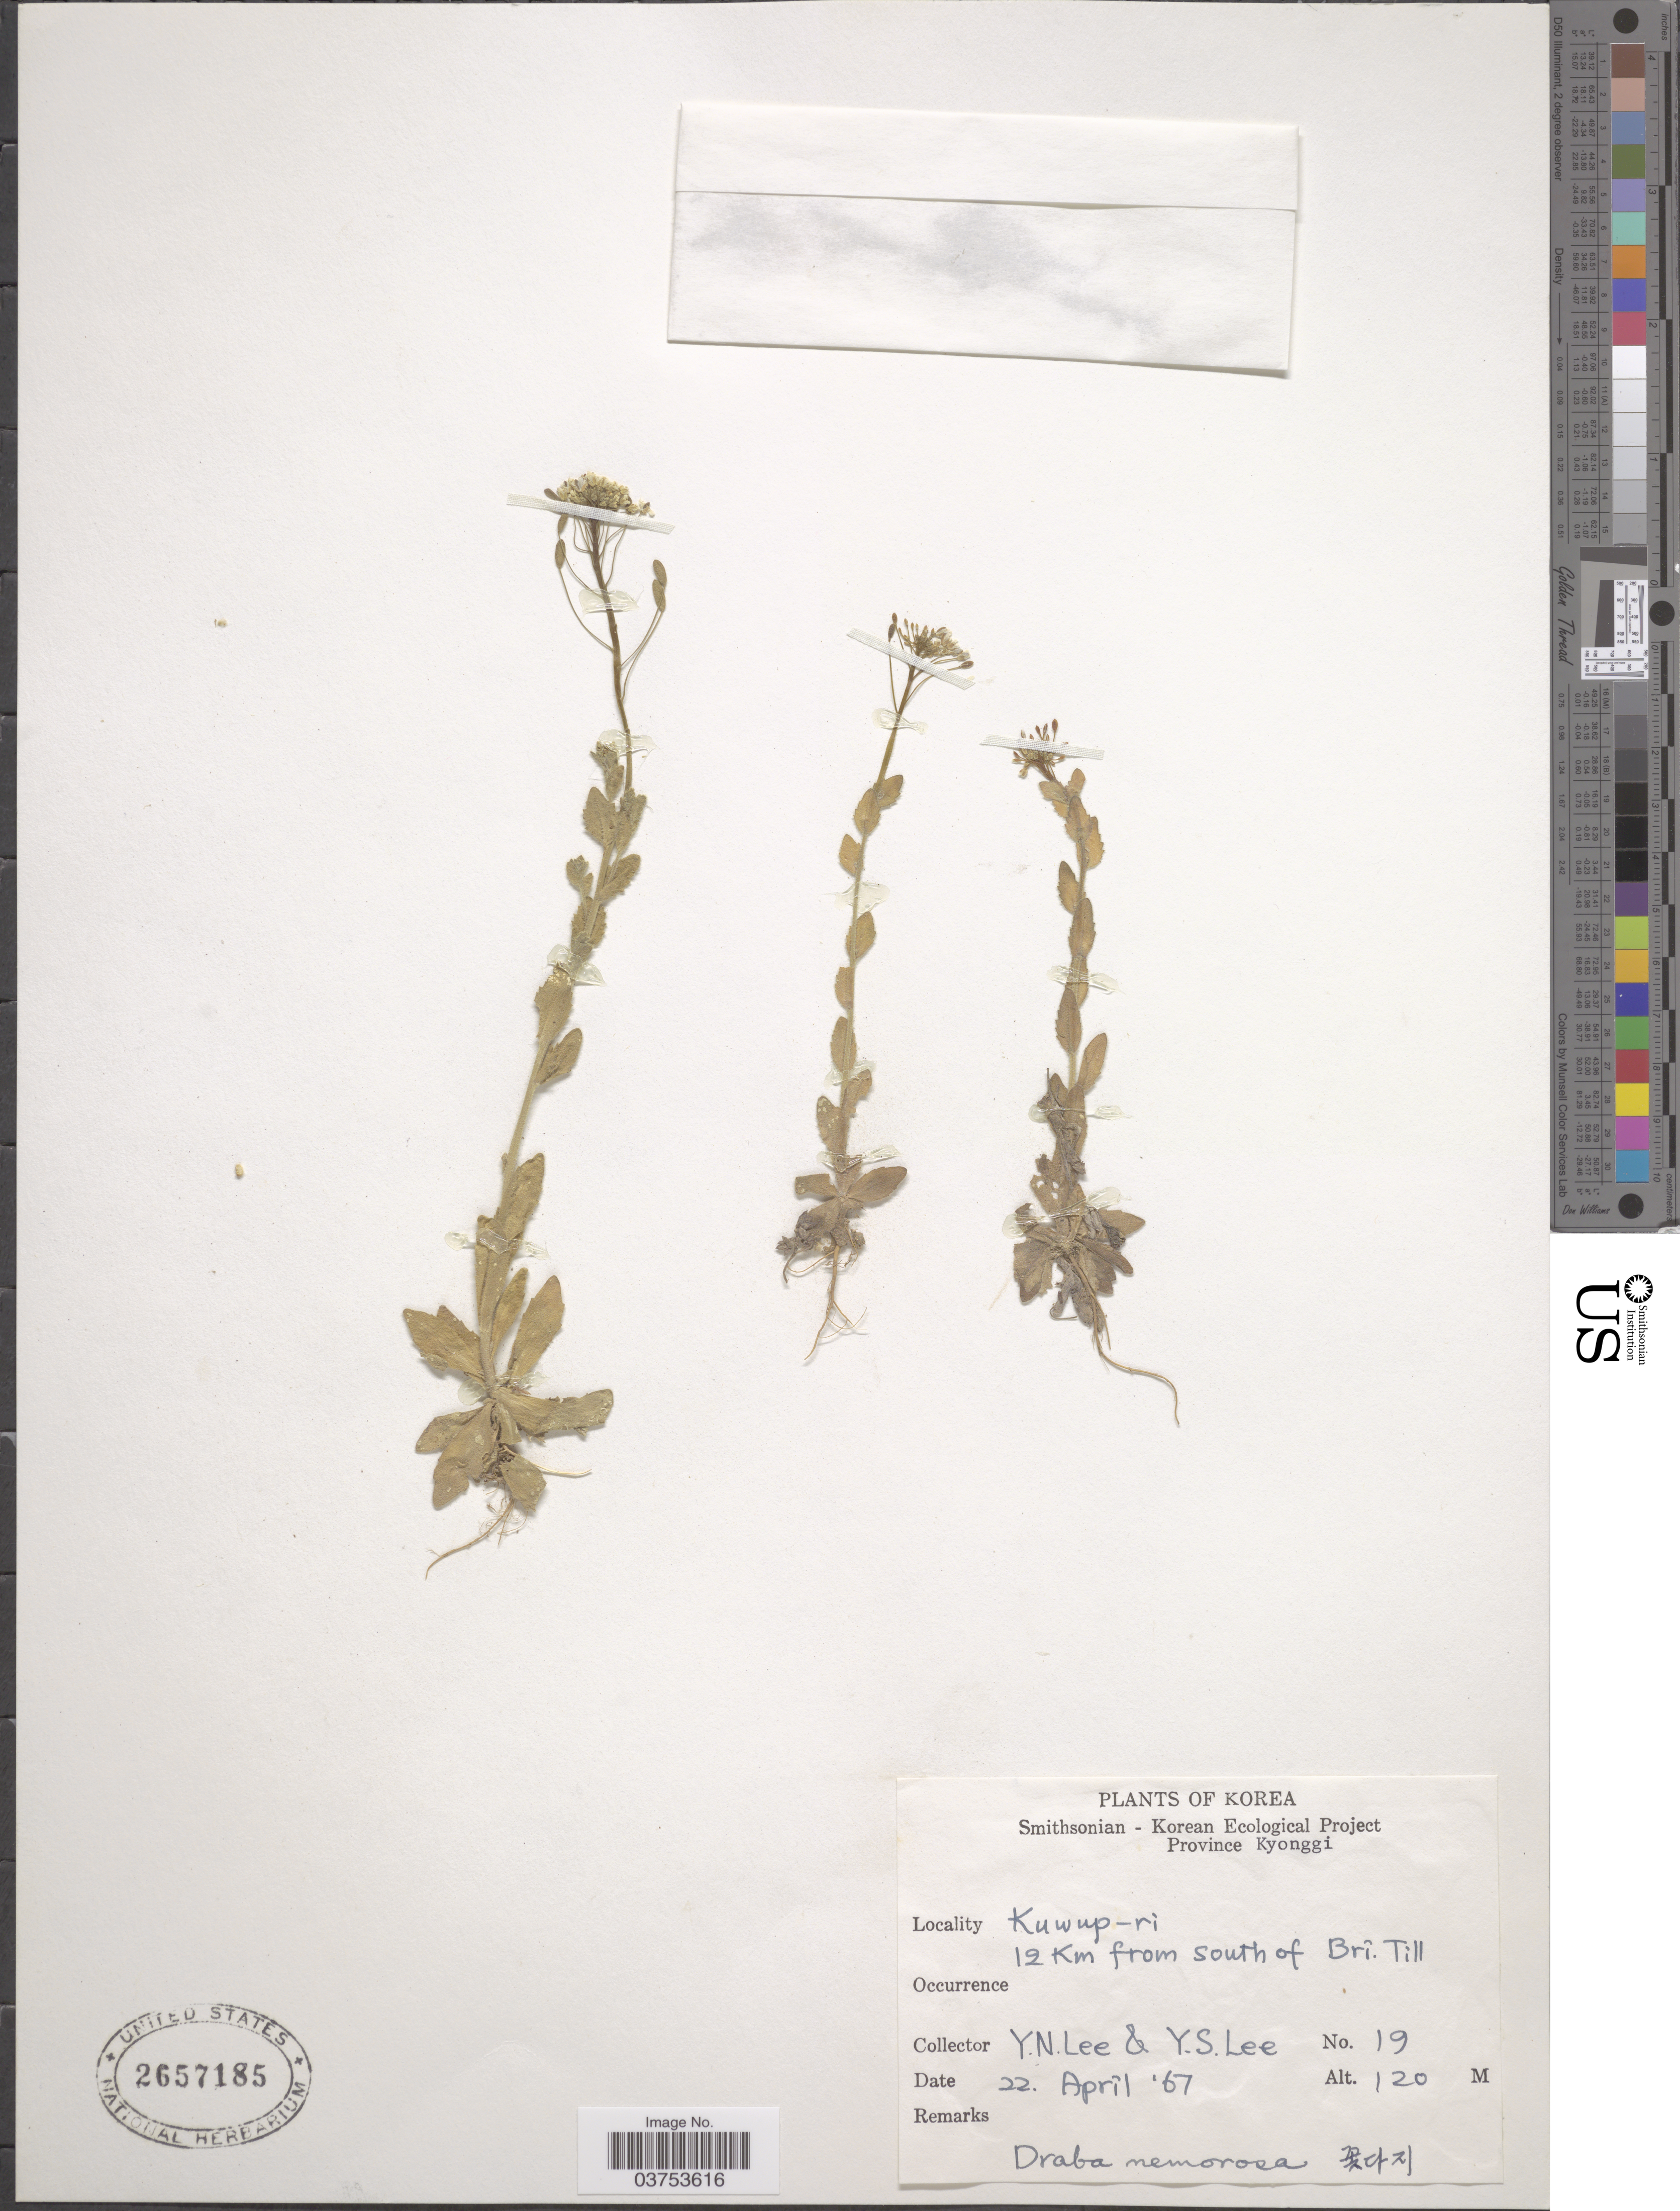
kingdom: Plantae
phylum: Tracheophyta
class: Magnoliopsida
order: Brassicales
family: Brassicaceae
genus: Draba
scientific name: Draba nemorosa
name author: L.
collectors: Y. N. Lee & Y. S. Lee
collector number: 19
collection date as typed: Transcribed d/m/y: 22/4/67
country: South Korea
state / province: Gyeonggi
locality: Province Kyonggi. Kuwup-ri, 12 Km from south of Brî. Till.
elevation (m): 120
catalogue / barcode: US 2657185